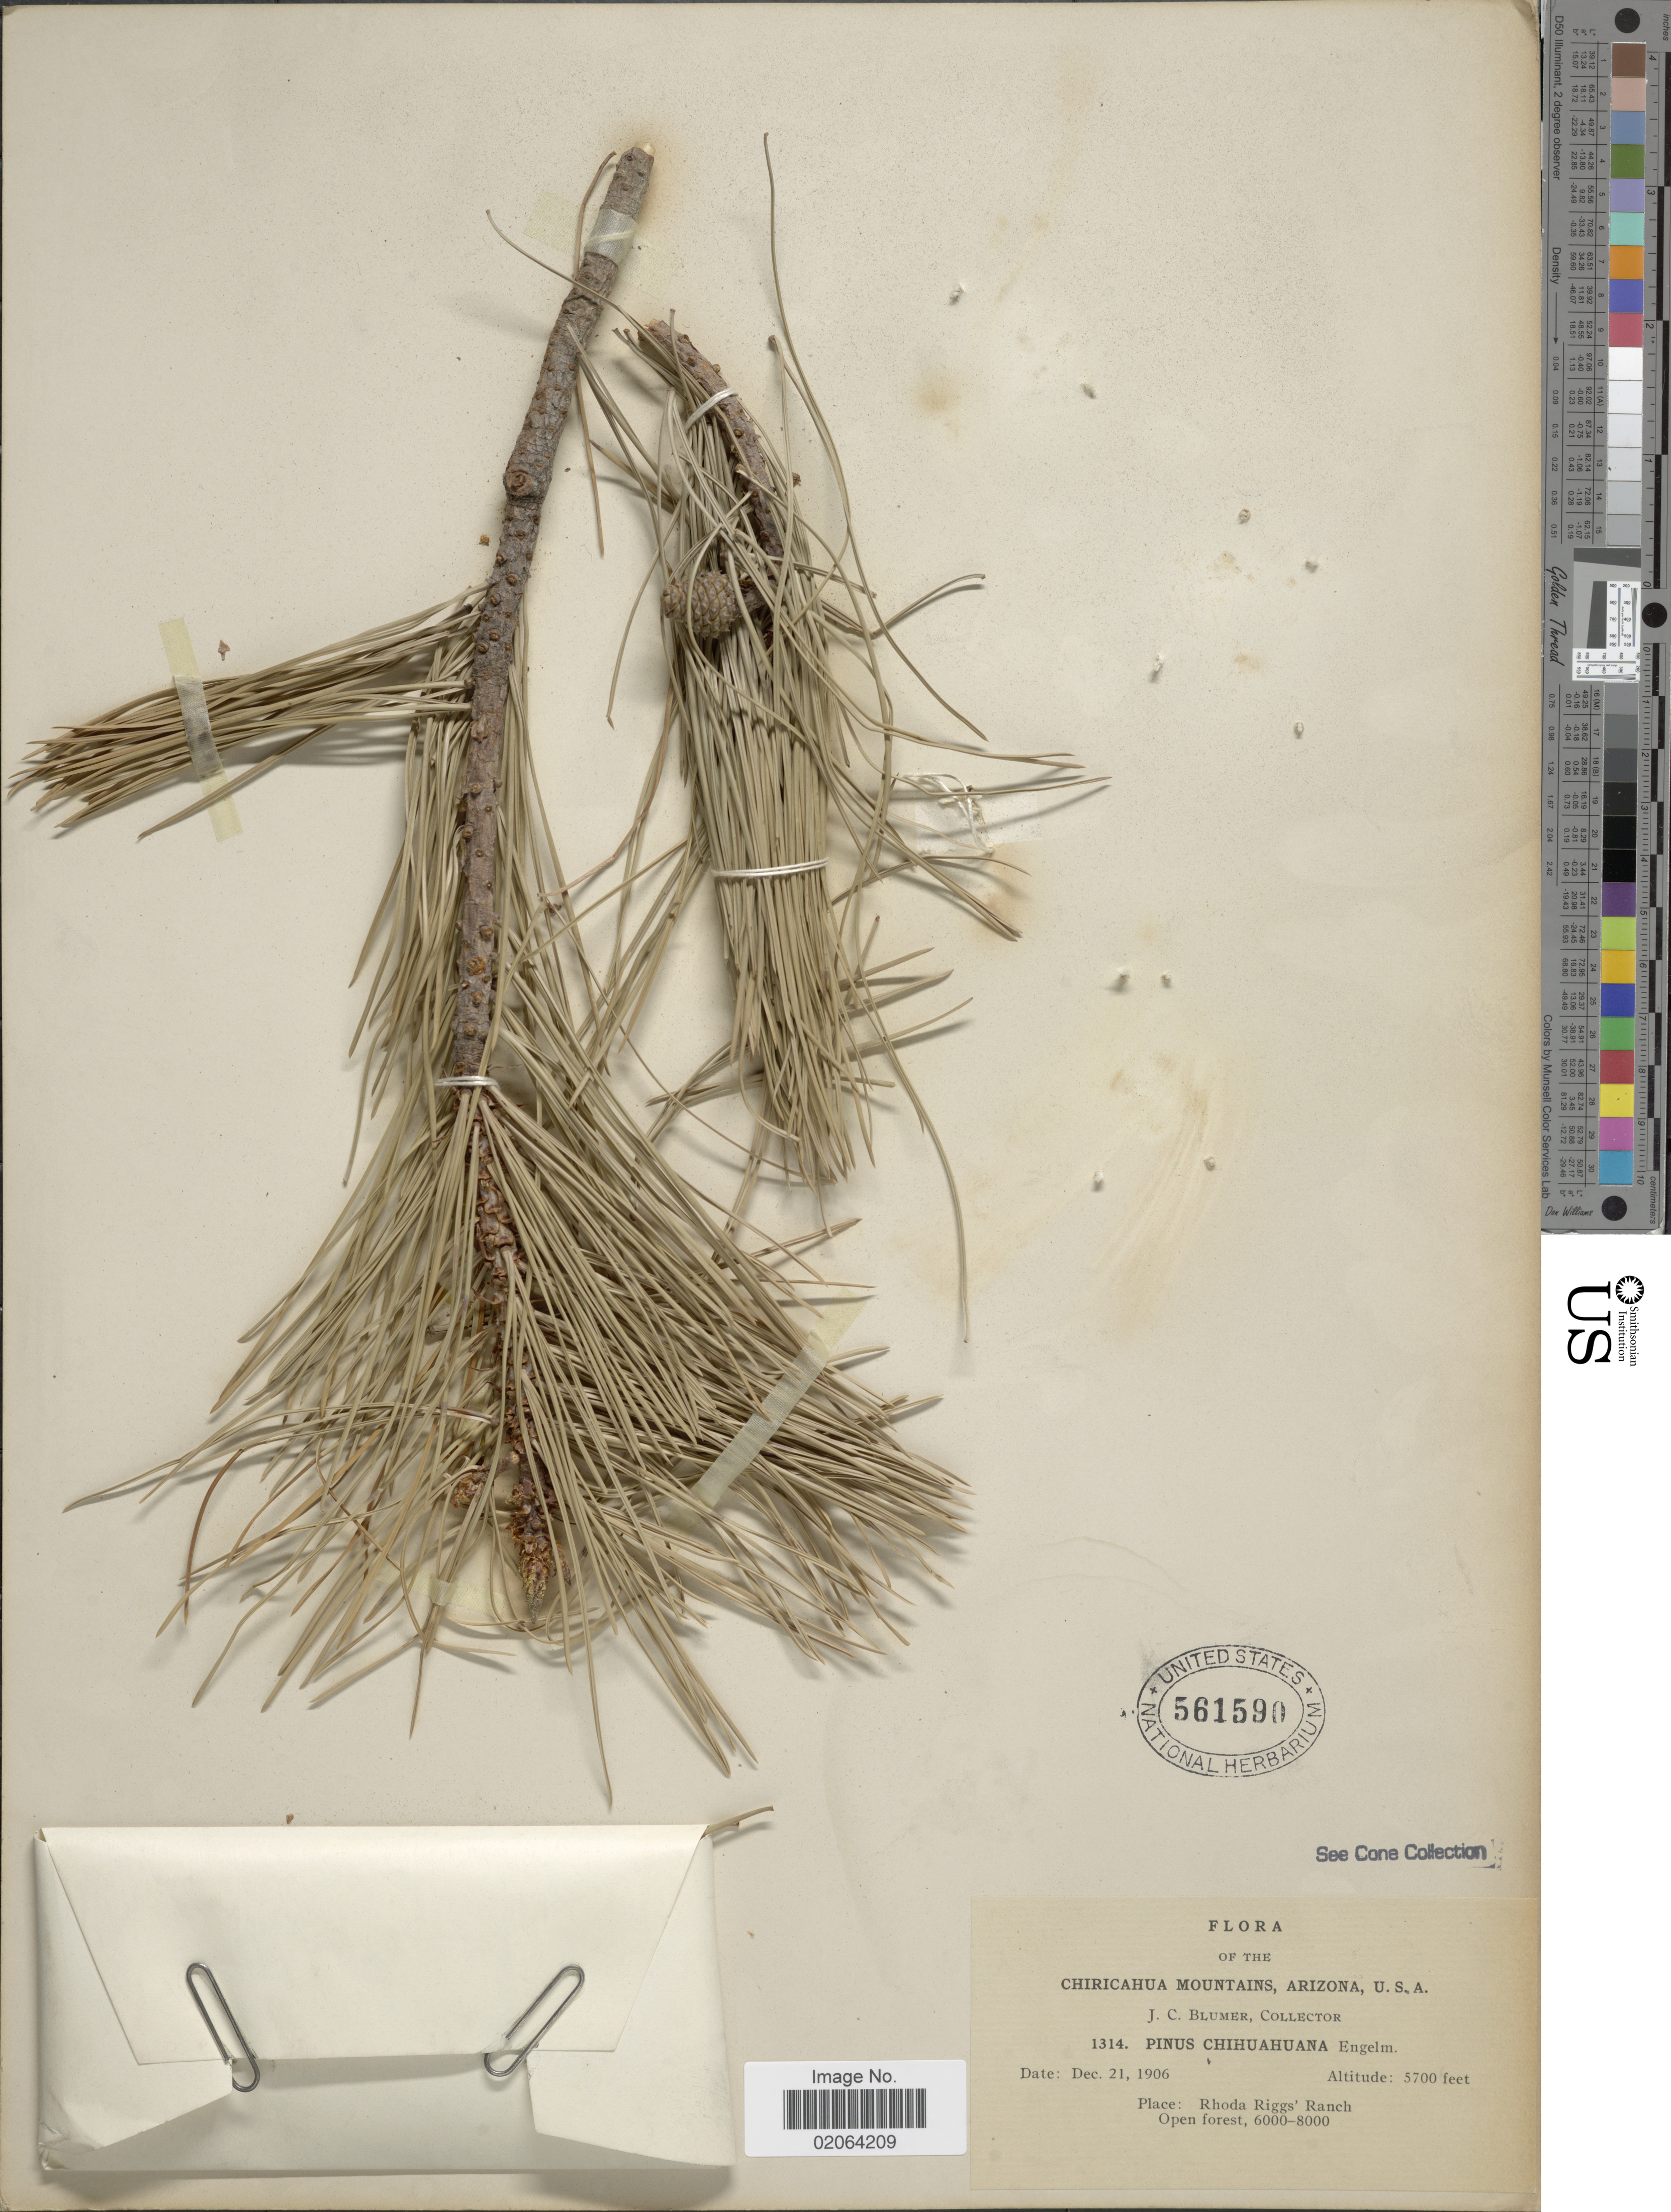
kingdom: Plantae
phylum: Tracheophyta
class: Pinopsida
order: Pinales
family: Pinaceae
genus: Pinus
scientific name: Pinus leiophylla var. chihuahuana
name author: (Engelm.) Shaw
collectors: J. C. Blumer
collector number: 1314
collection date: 1906-10-21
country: United States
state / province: Arizona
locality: Chiricahua Mountains. Rhoda Riggs' Ranch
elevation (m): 1737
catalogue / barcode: US 561590